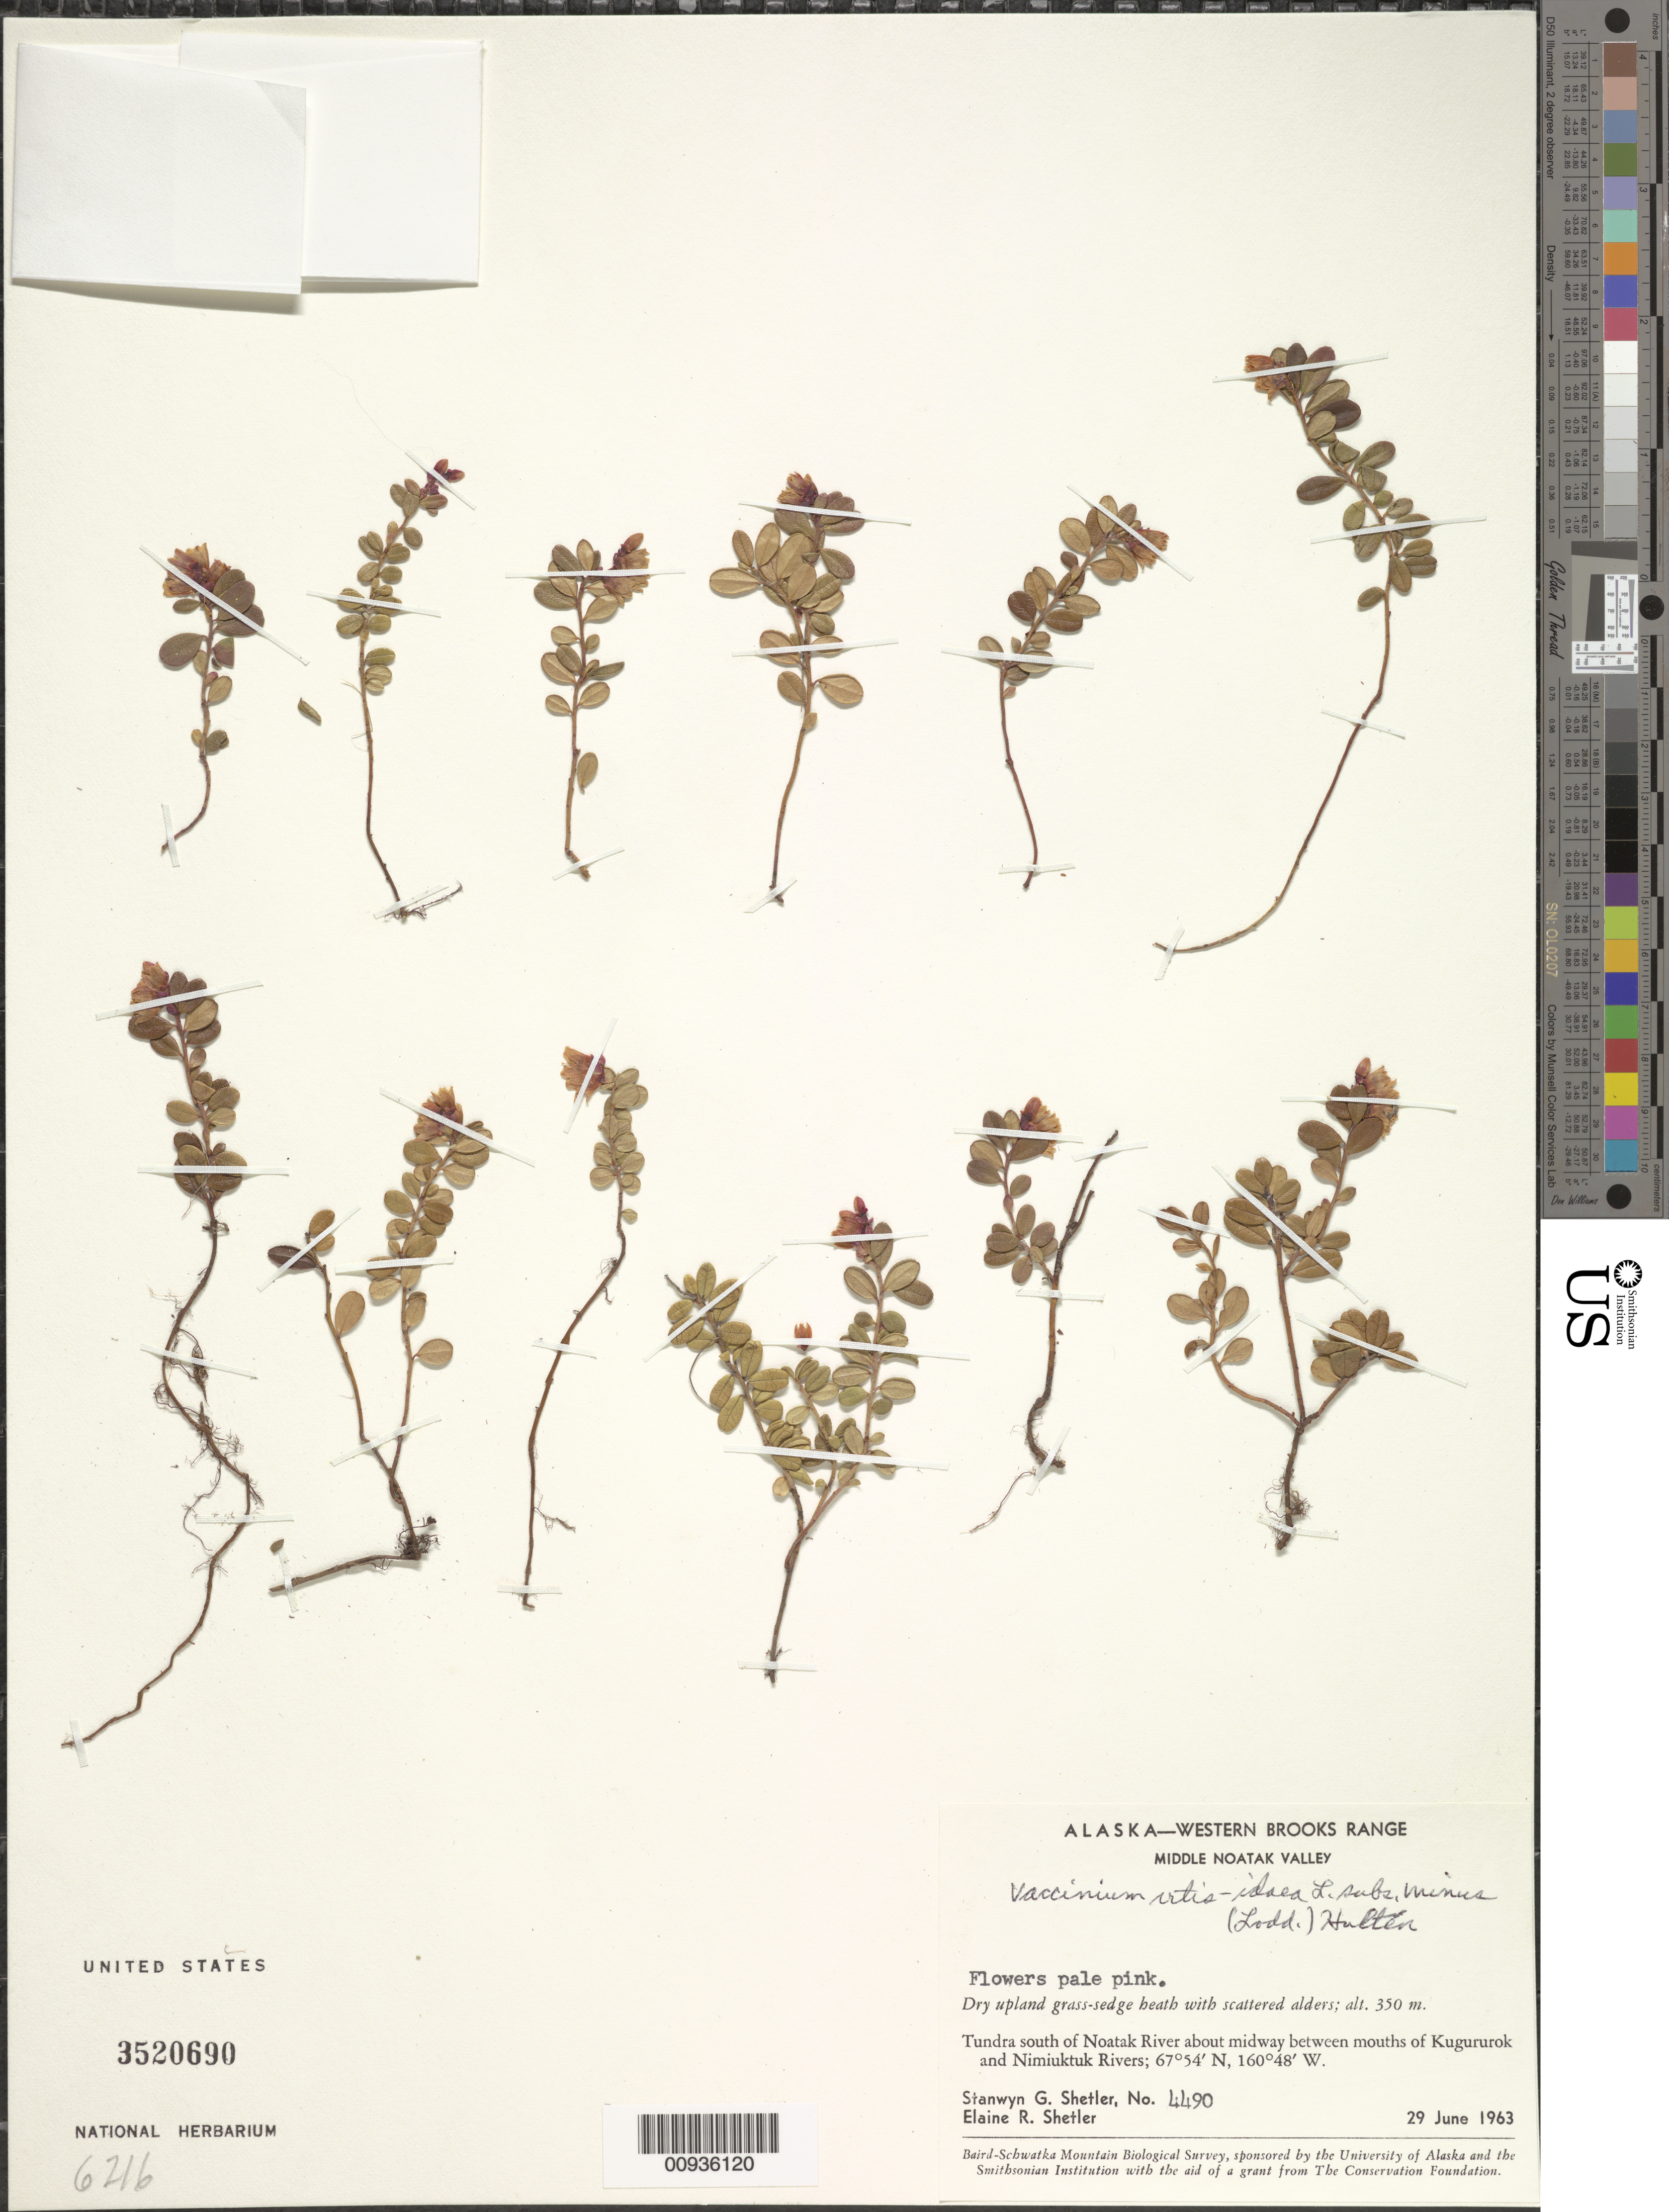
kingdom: Plantae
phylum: Tracheophyta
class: Magnoliopsida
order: Ericales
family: Ericaceae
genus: Vaccinium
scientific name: Vaccinium vitis-idaea subsp. minus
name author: (Lodd.) Hultén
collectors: S. Shetler & E. R. Shetler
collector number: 4490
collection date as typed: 29 Jun 1963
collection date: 1963-06-29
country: United States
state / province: Alaska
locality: S of Noatak River about midway between mouths of Kugururok and Nimiuktuk Rivers. Western Brooks Range, Middle Noatak Valley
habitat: Tundra. Dry upland grass-sedge heath with scattered alders.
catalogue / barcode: US 3520690